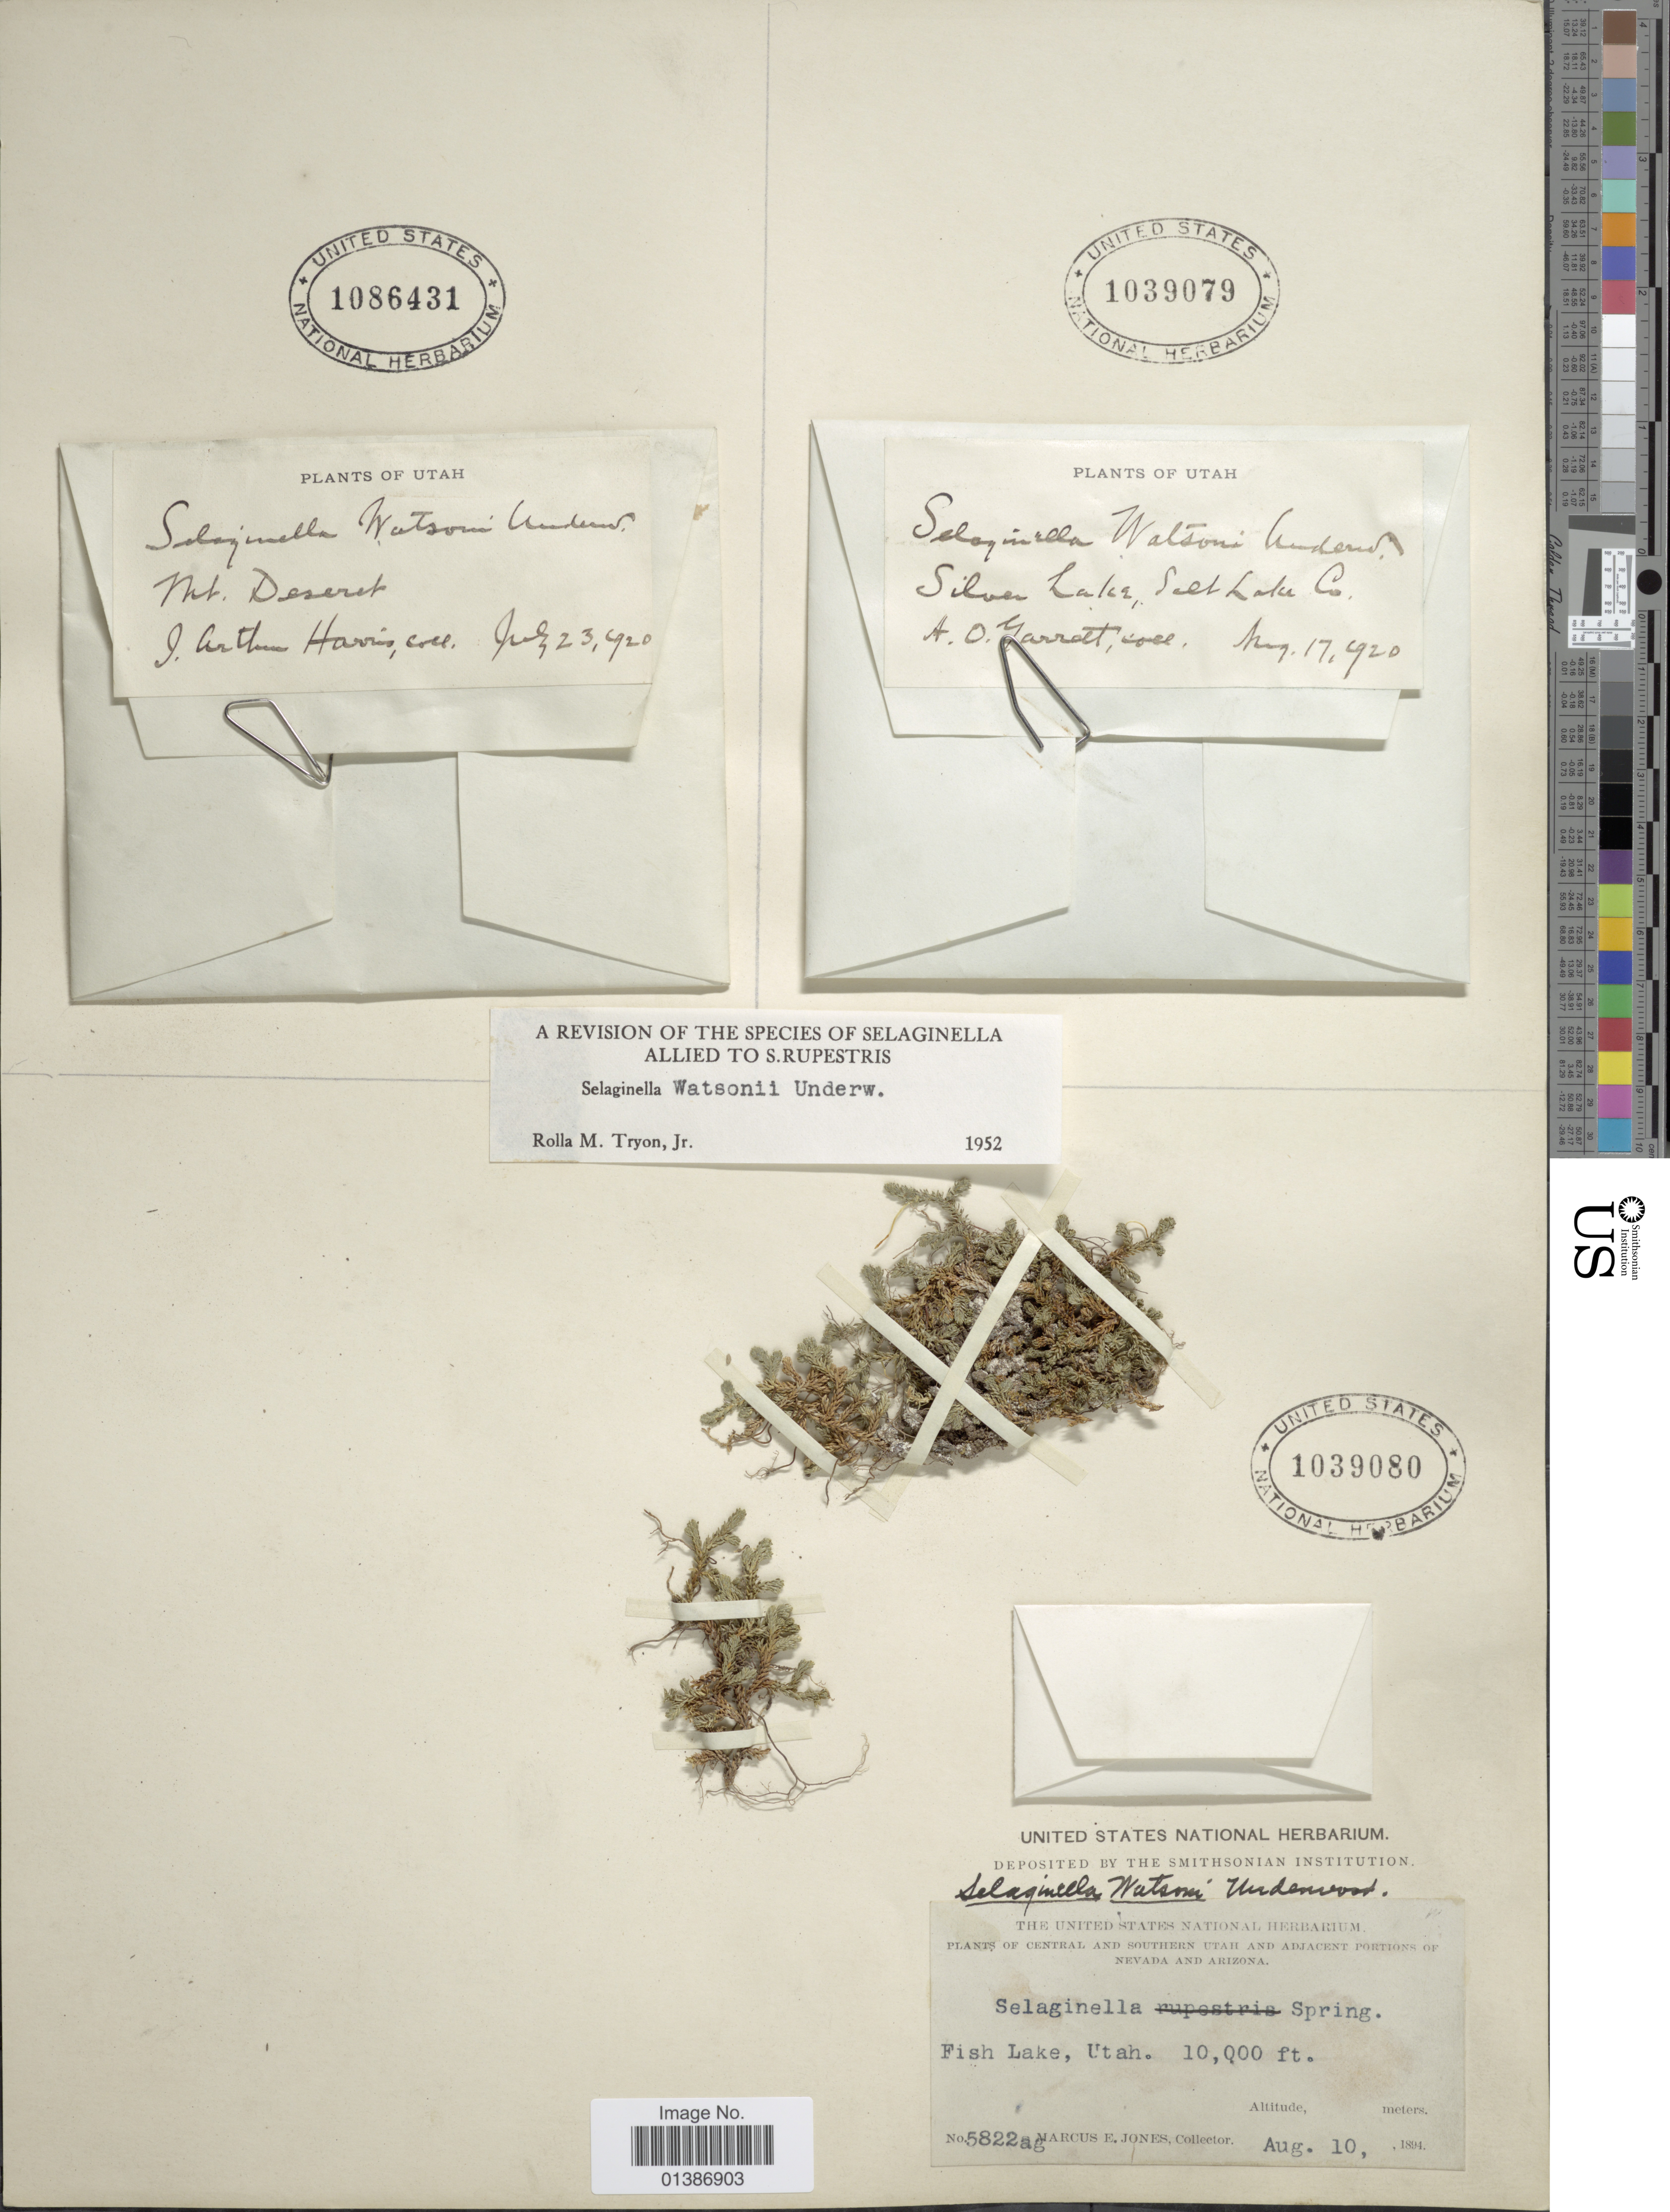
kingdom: Plantae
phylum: Tracheophyta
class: Lycopodiopsida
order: Selaginellales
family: Selaginellaceae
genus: Selaginella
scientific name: Selaginella watsonii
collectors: J. A. Harris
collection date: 1920-07-23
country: United States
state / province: Utah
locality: Mt. Deseret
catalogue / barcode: US 1086431-3